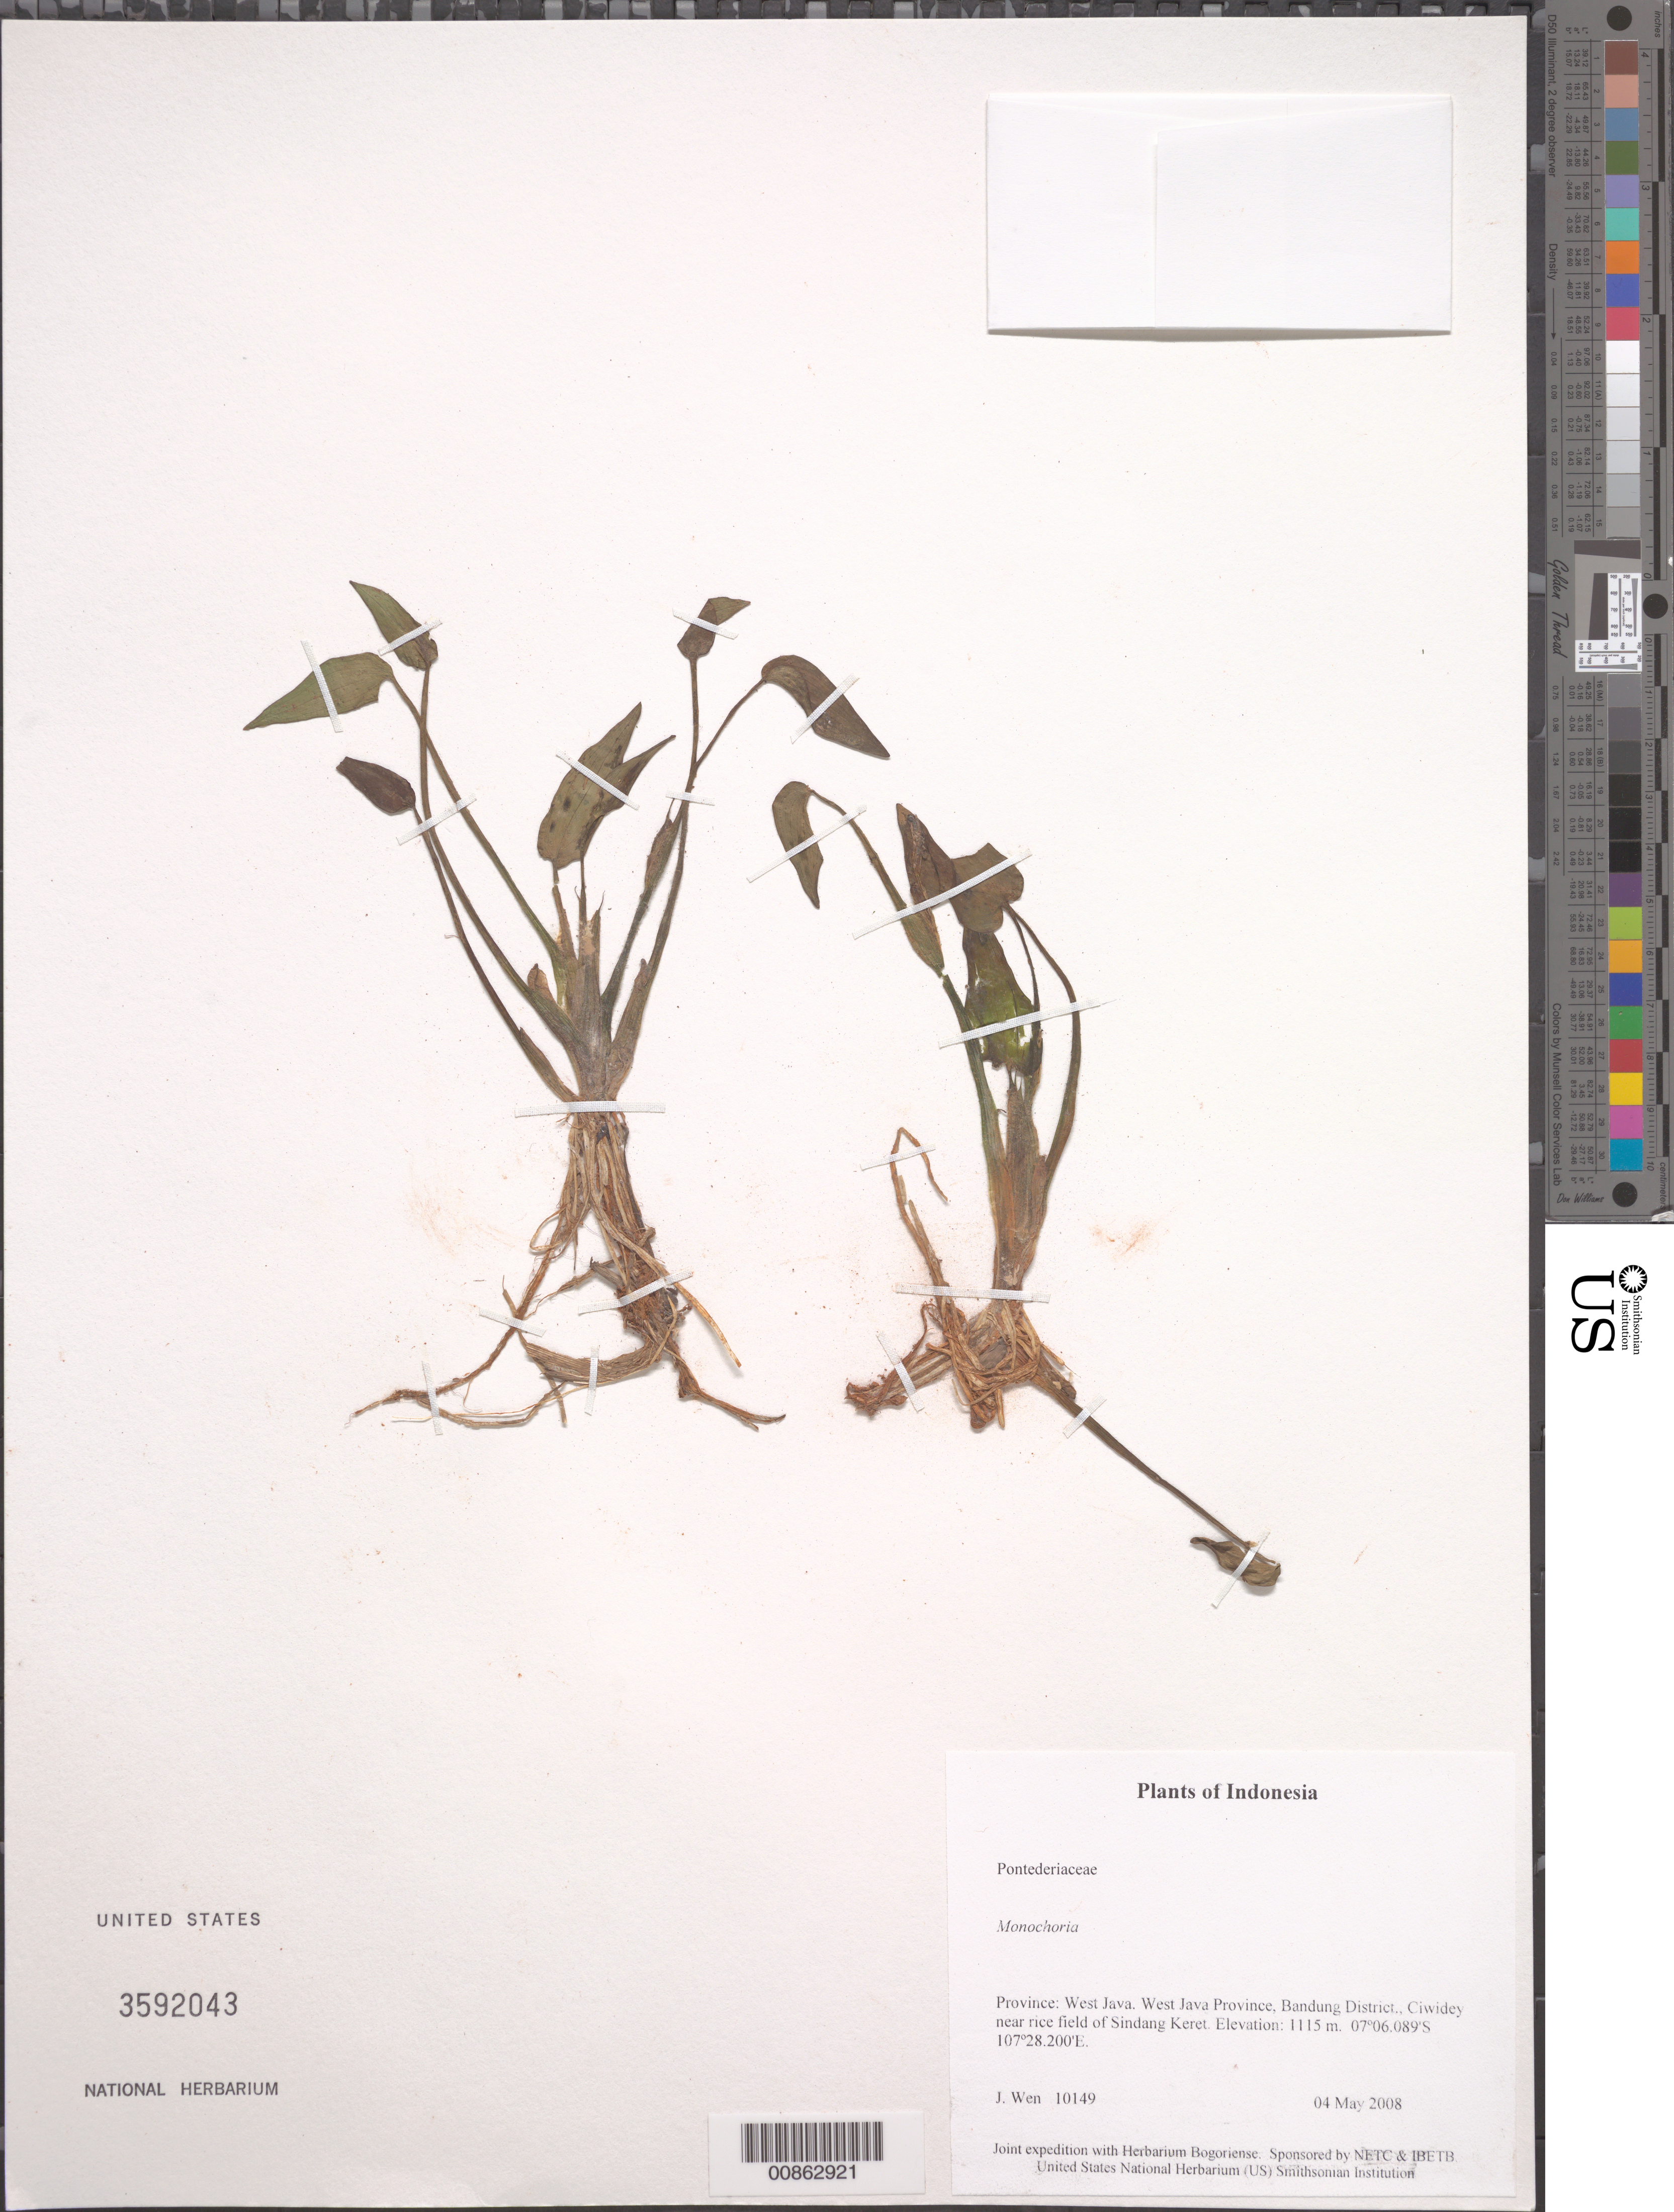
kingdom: Plantae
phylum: Tracheophyta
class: Liliopsida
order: Commelinales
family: Pontederiaceae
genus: Monochoria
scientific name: Monochoria sp.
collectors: J. Wen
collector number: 10149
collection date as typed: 04 May 2008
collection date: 2008-05-04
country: Indonesia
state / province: Java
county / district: Jawa Barat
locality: West Java Province, Bandung District., Ciwidey near rice field of Sindang Keret.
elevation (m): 1115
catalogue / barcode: US 3592043